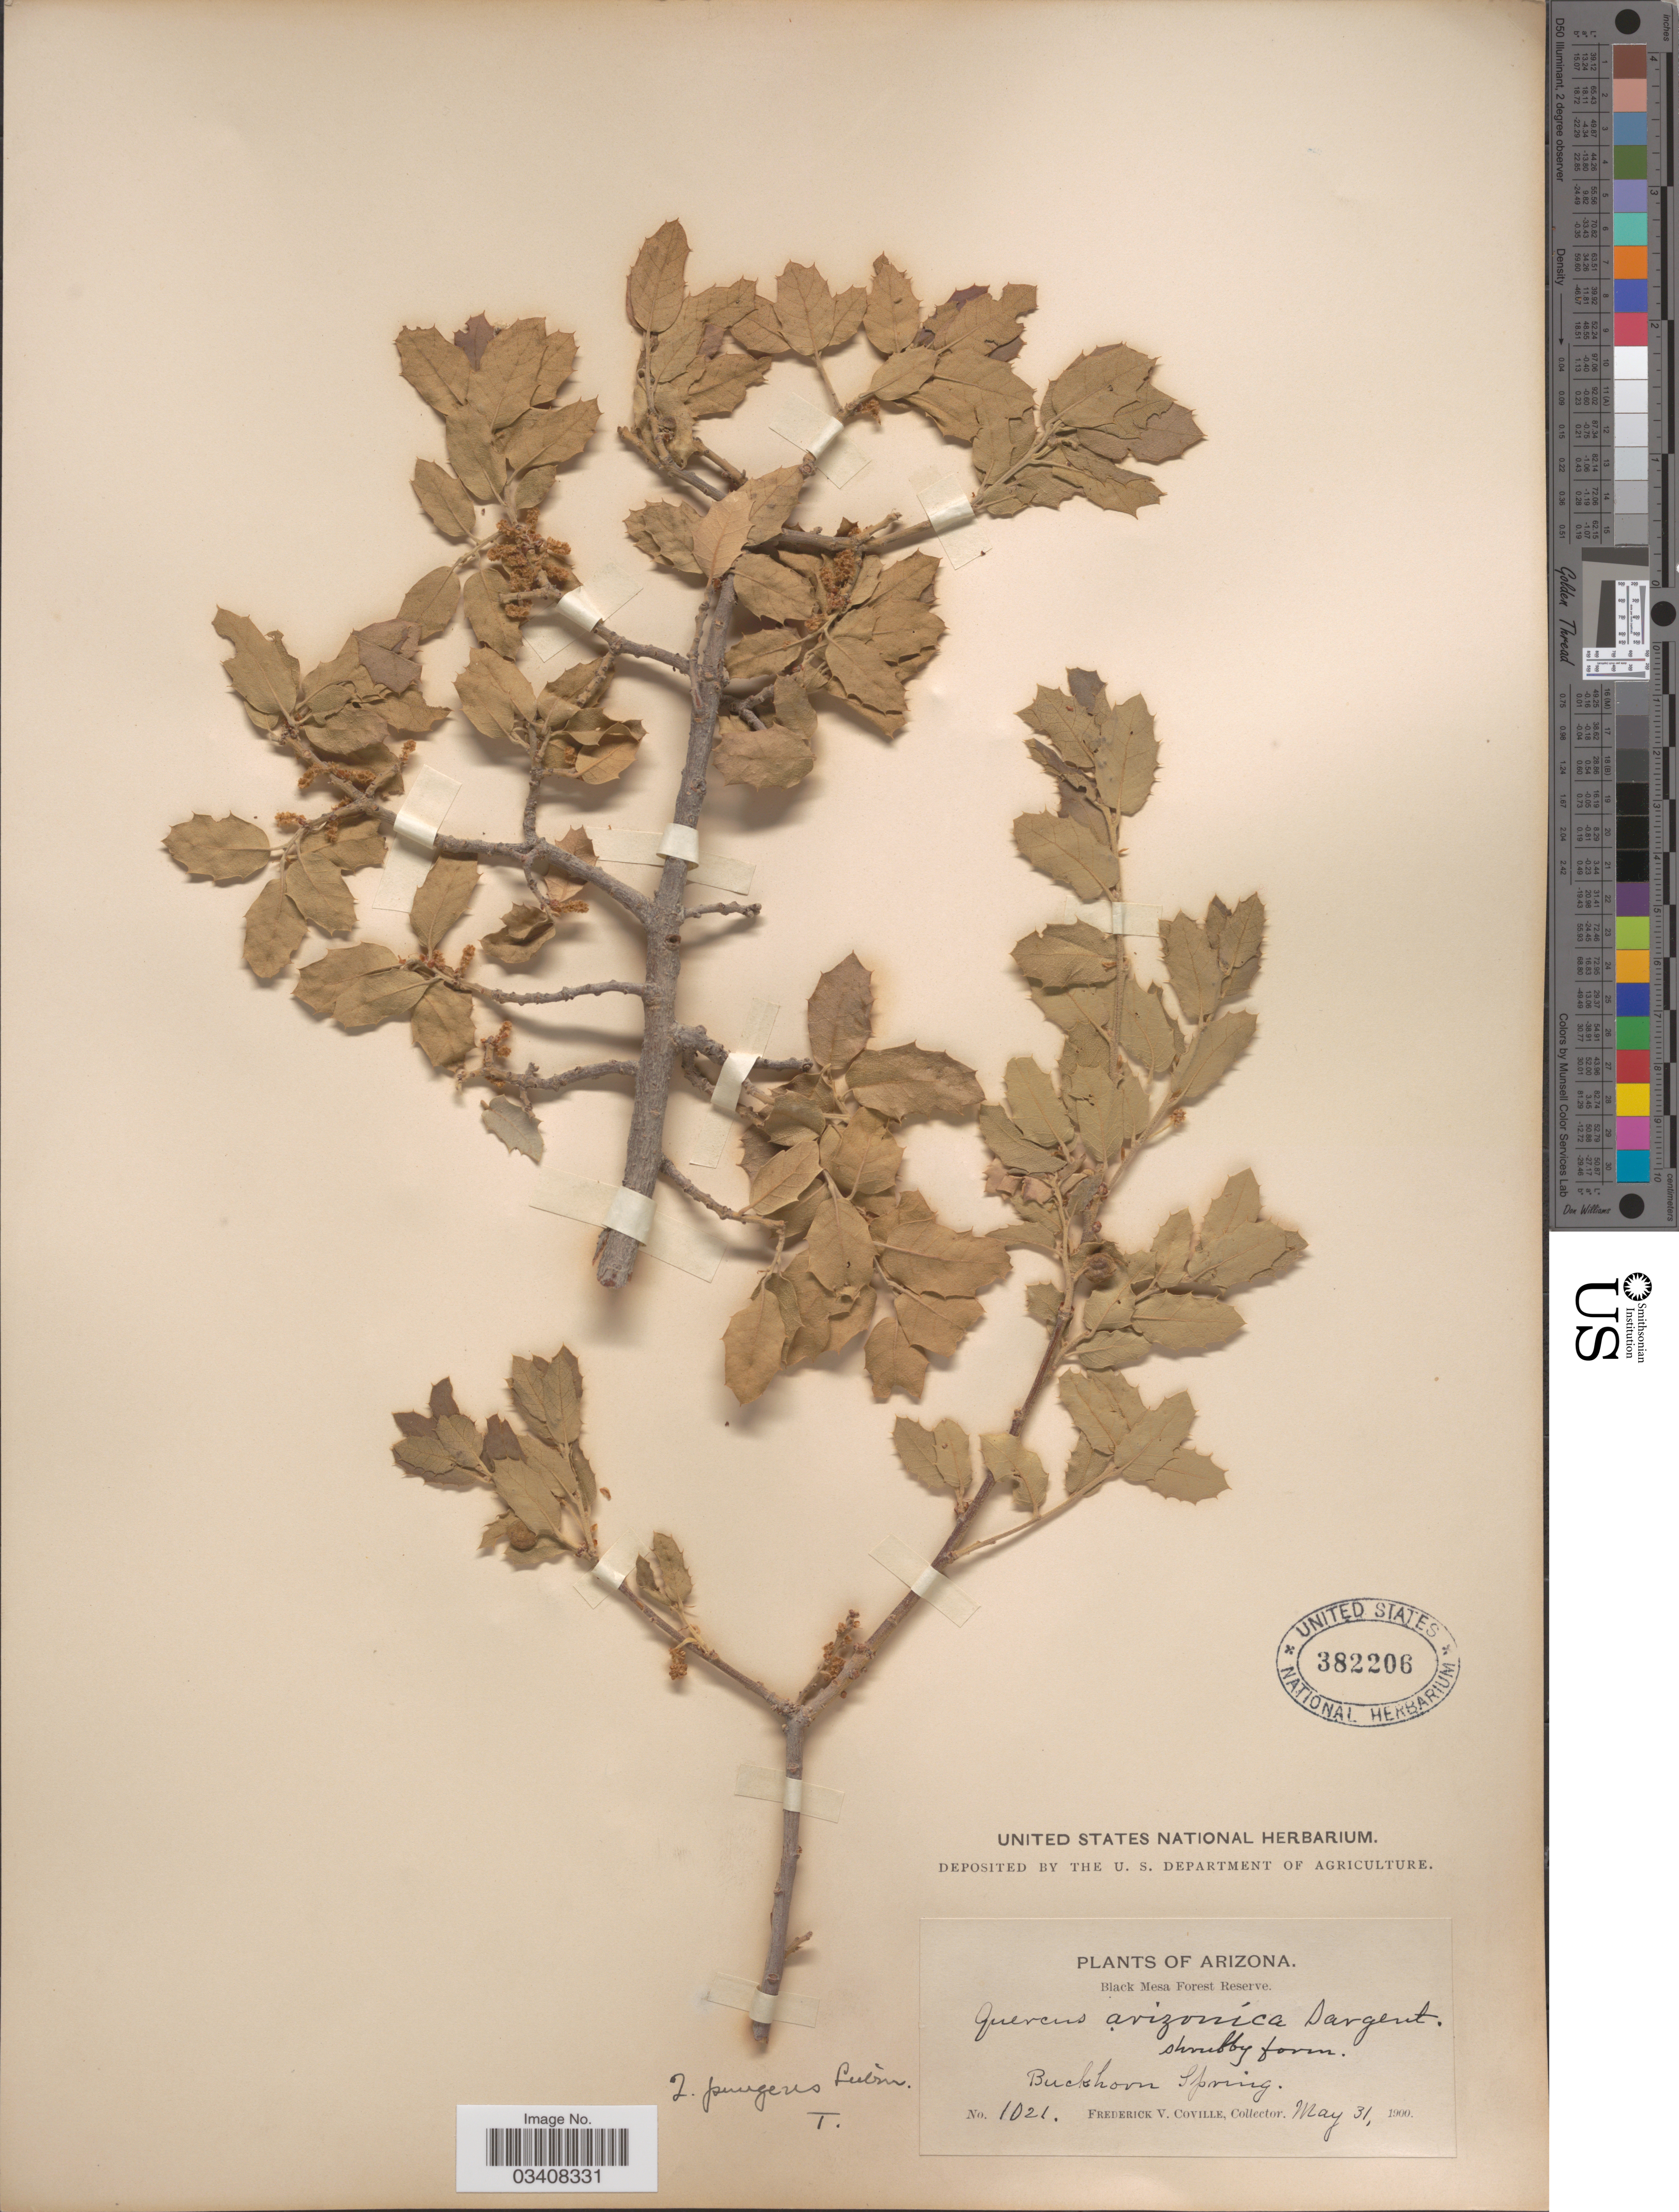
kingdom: Plantae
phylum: Tracheophyta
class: Magnoliopsida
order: Fagales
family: Fagaceae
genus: Quercus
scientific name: Quercus pungens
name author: Liebm.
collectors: F. V. Coville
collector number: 1021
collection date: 1900-05-31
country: United States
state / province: Arizona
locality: Black Mesa Forest Reserve. Buckhorn Spring.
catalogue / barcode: US 382206